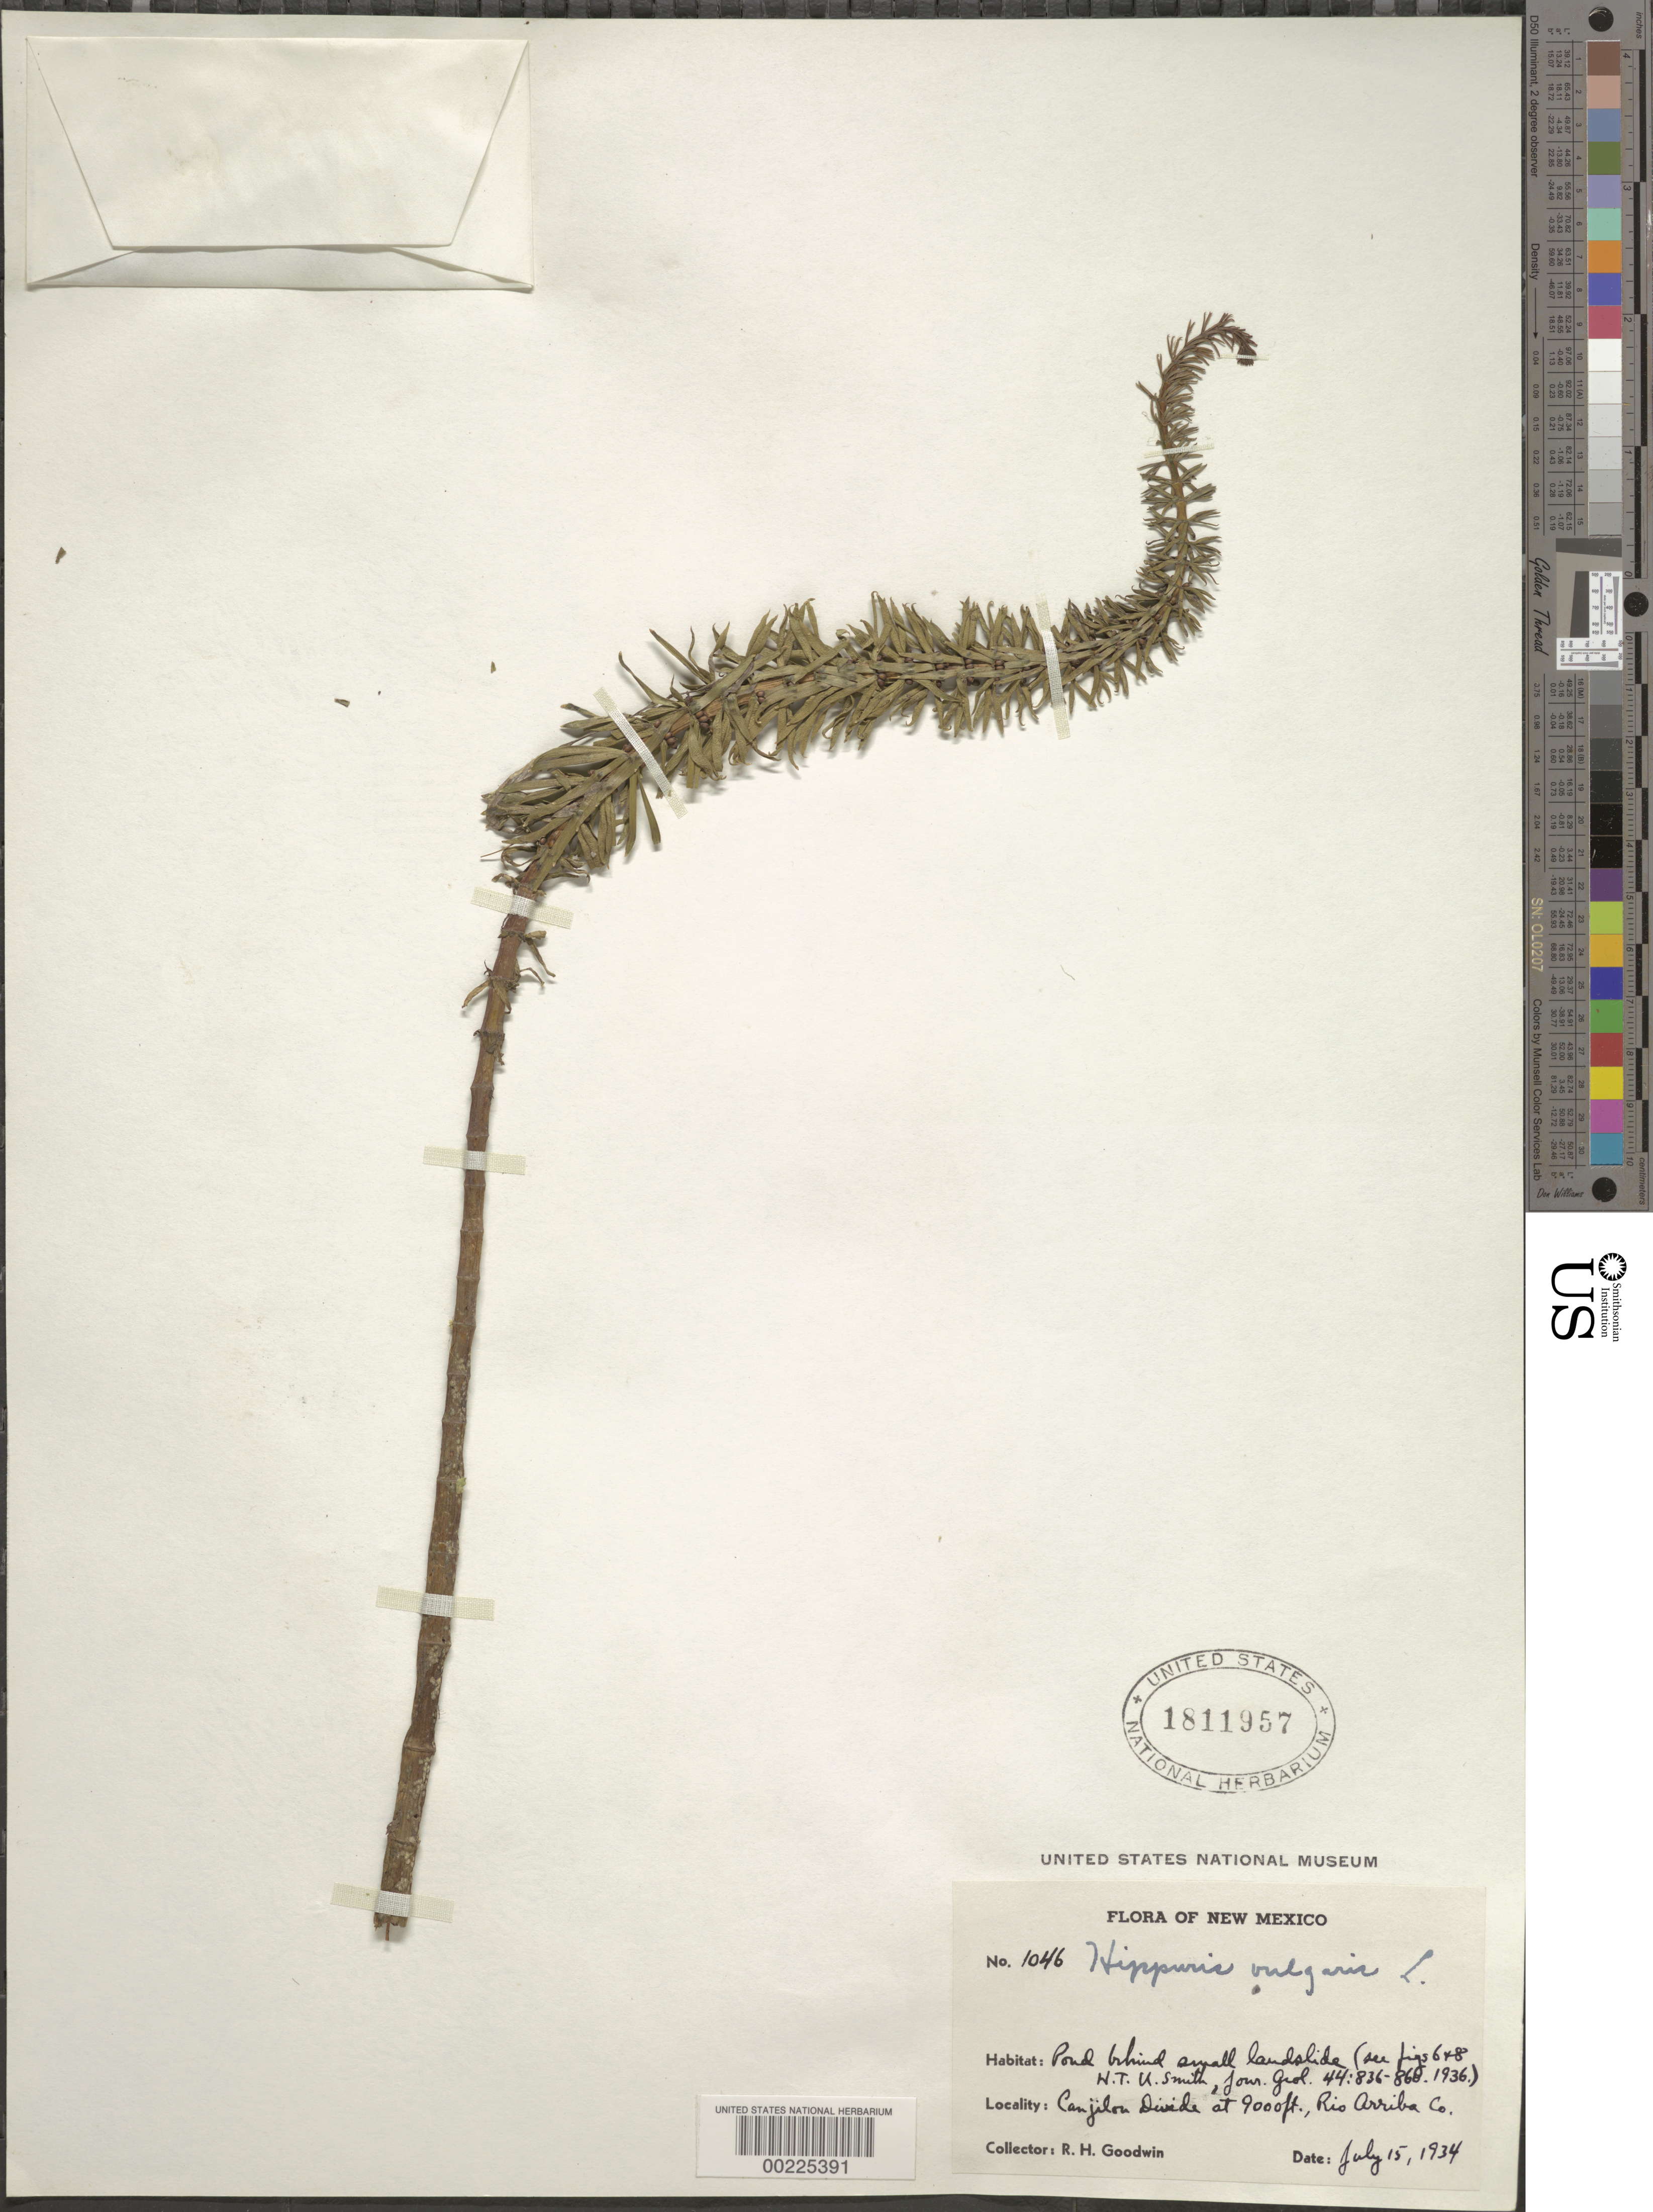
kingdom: Plantae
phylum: Tracheophyta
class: Magnoliopsida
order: Lamiales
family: Plantaginaceae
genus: Hippuris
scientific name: Hippuris tetraphylla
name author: L. f.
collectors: R. Goodwin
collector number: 1046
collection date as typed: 15 Jul 1934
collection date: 1934-07-15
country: United States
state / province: New Mexico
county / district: Rio Arriba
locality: Canjilon divide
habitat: Pond behind small landslide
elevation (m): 2743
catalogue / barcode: US 1811957